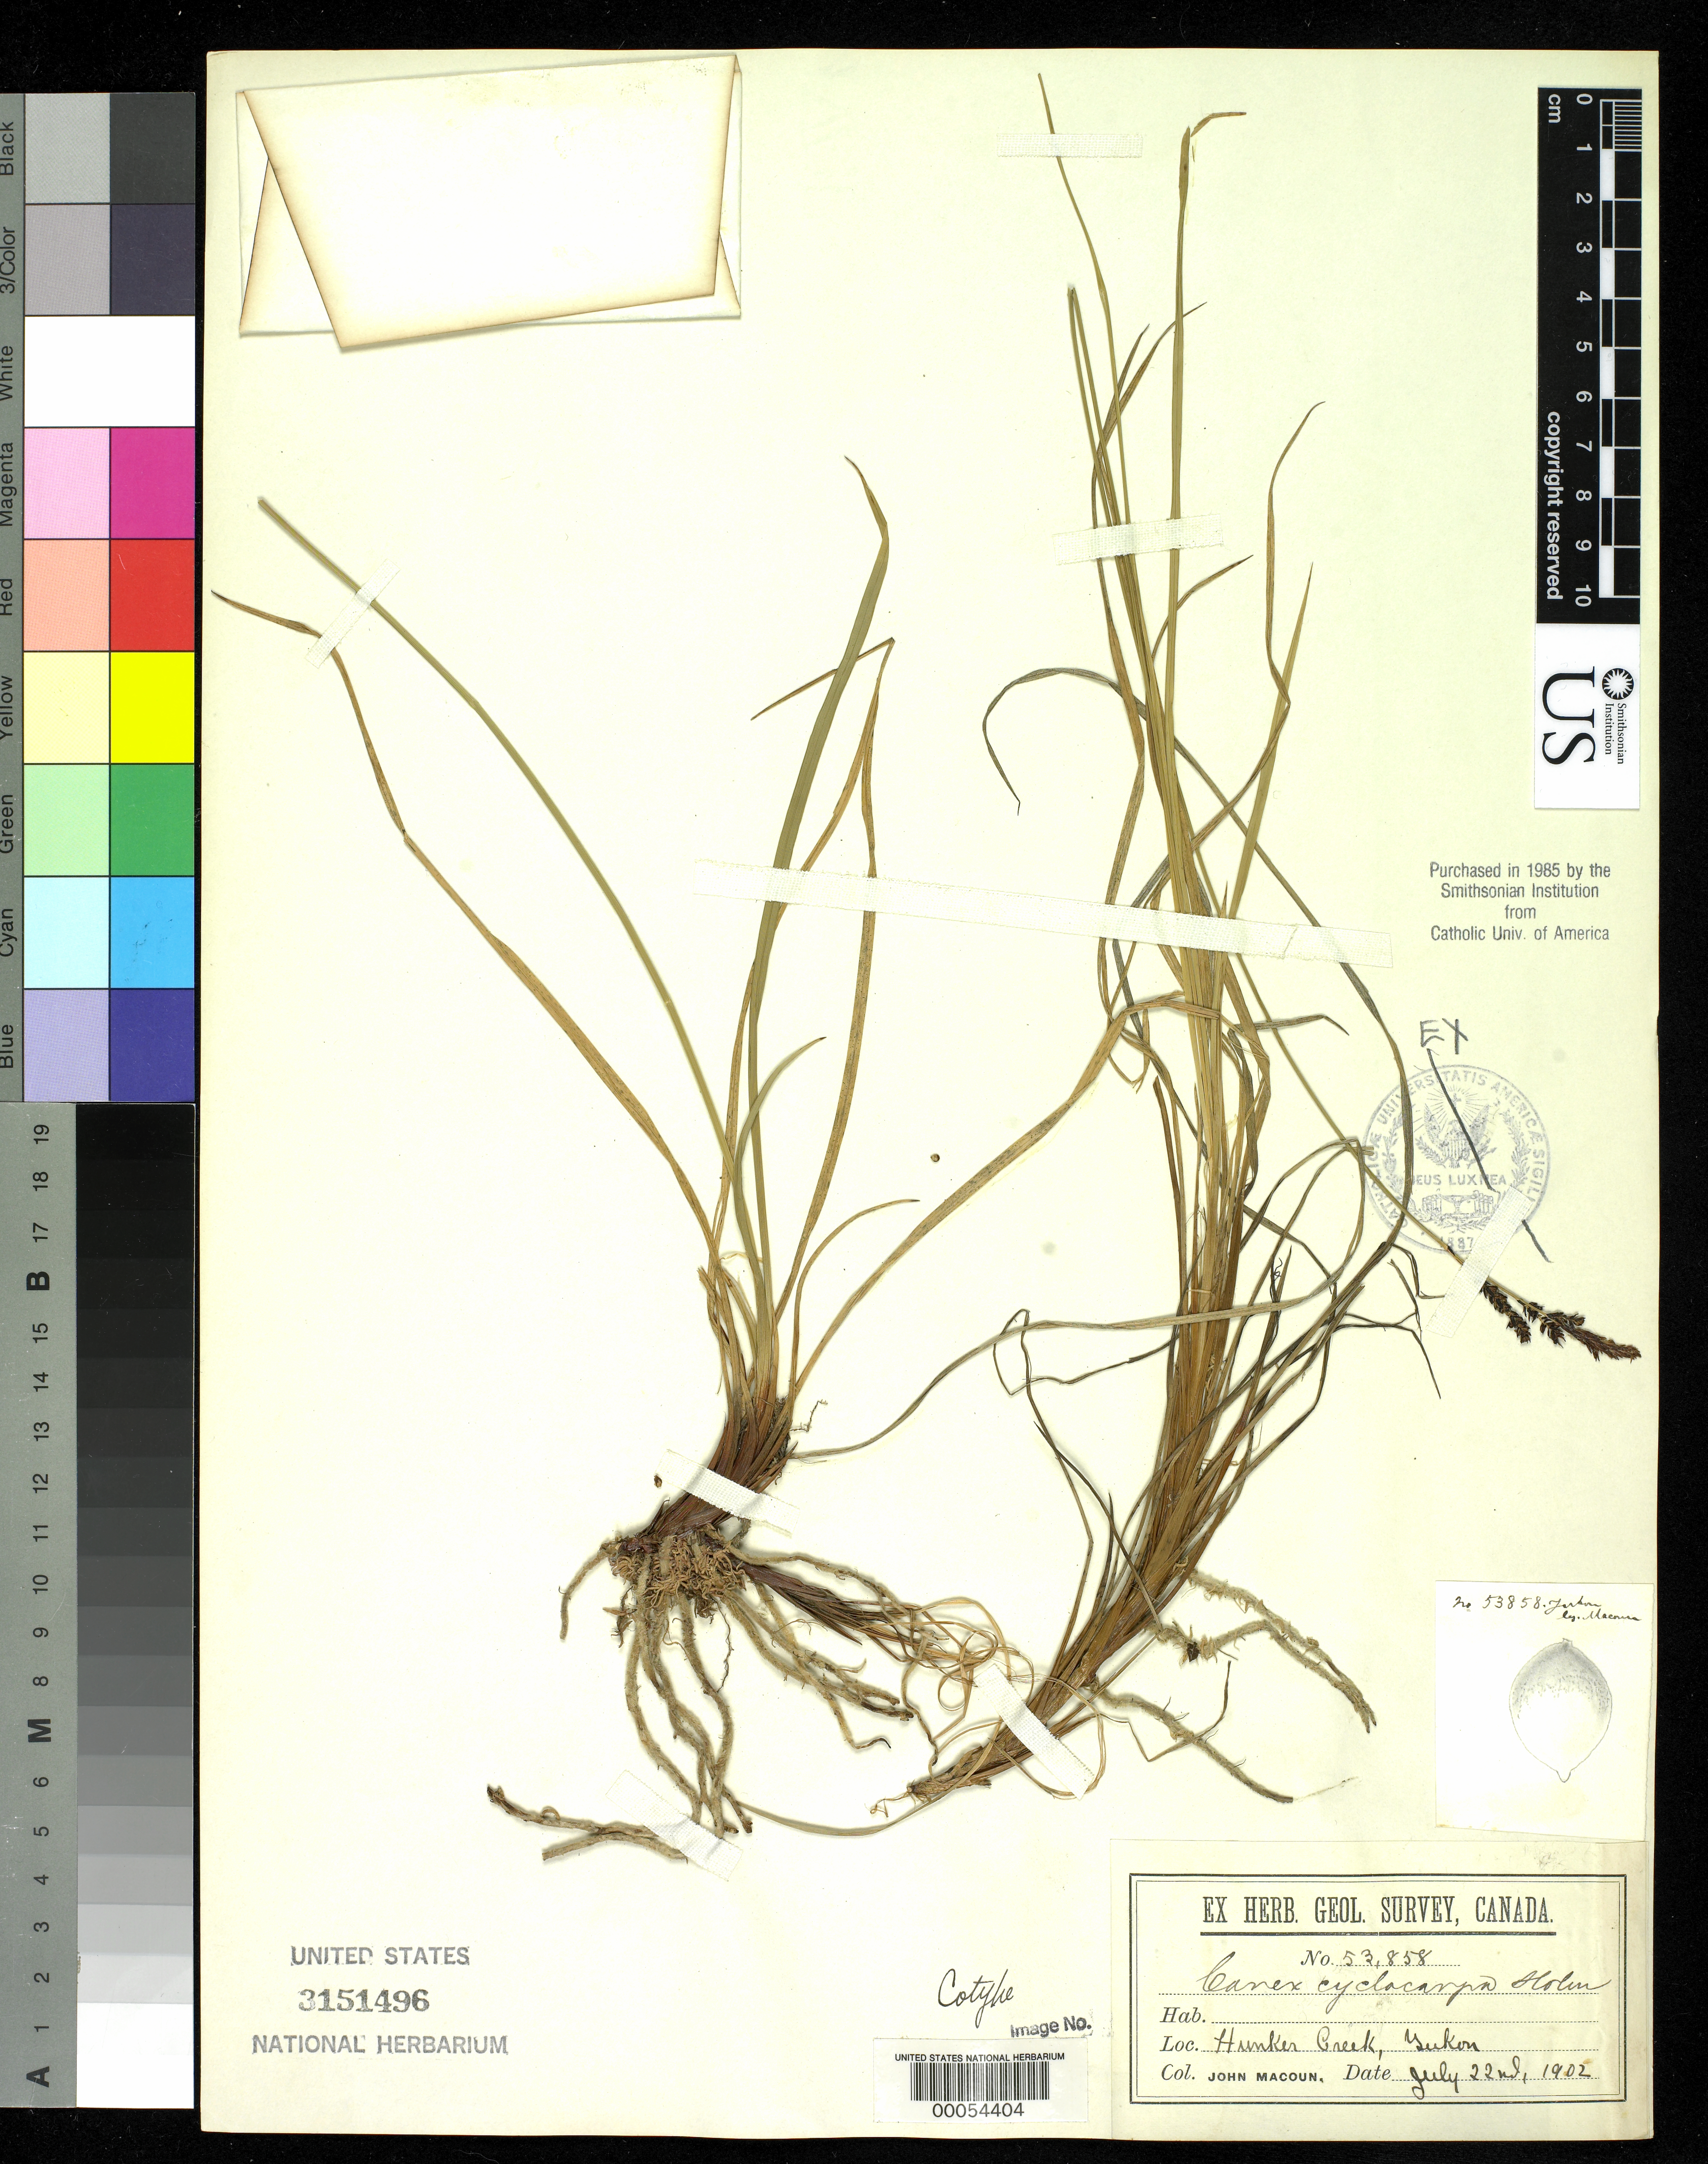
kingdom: Plantae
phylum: Tracheophyta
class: Liliopsida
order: Poales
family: Cyperaceae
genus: Carex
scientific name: Carex cyclocarpa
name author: Holm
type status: Isosyntype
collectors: J. Macoun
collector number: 53858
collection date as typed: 22 Jul 1902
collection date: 1902-07-22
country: Canada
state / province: Yukon Territory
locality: W Dawson, mountains back of Dawson, Hunter Creek.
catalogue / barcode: US 3151496